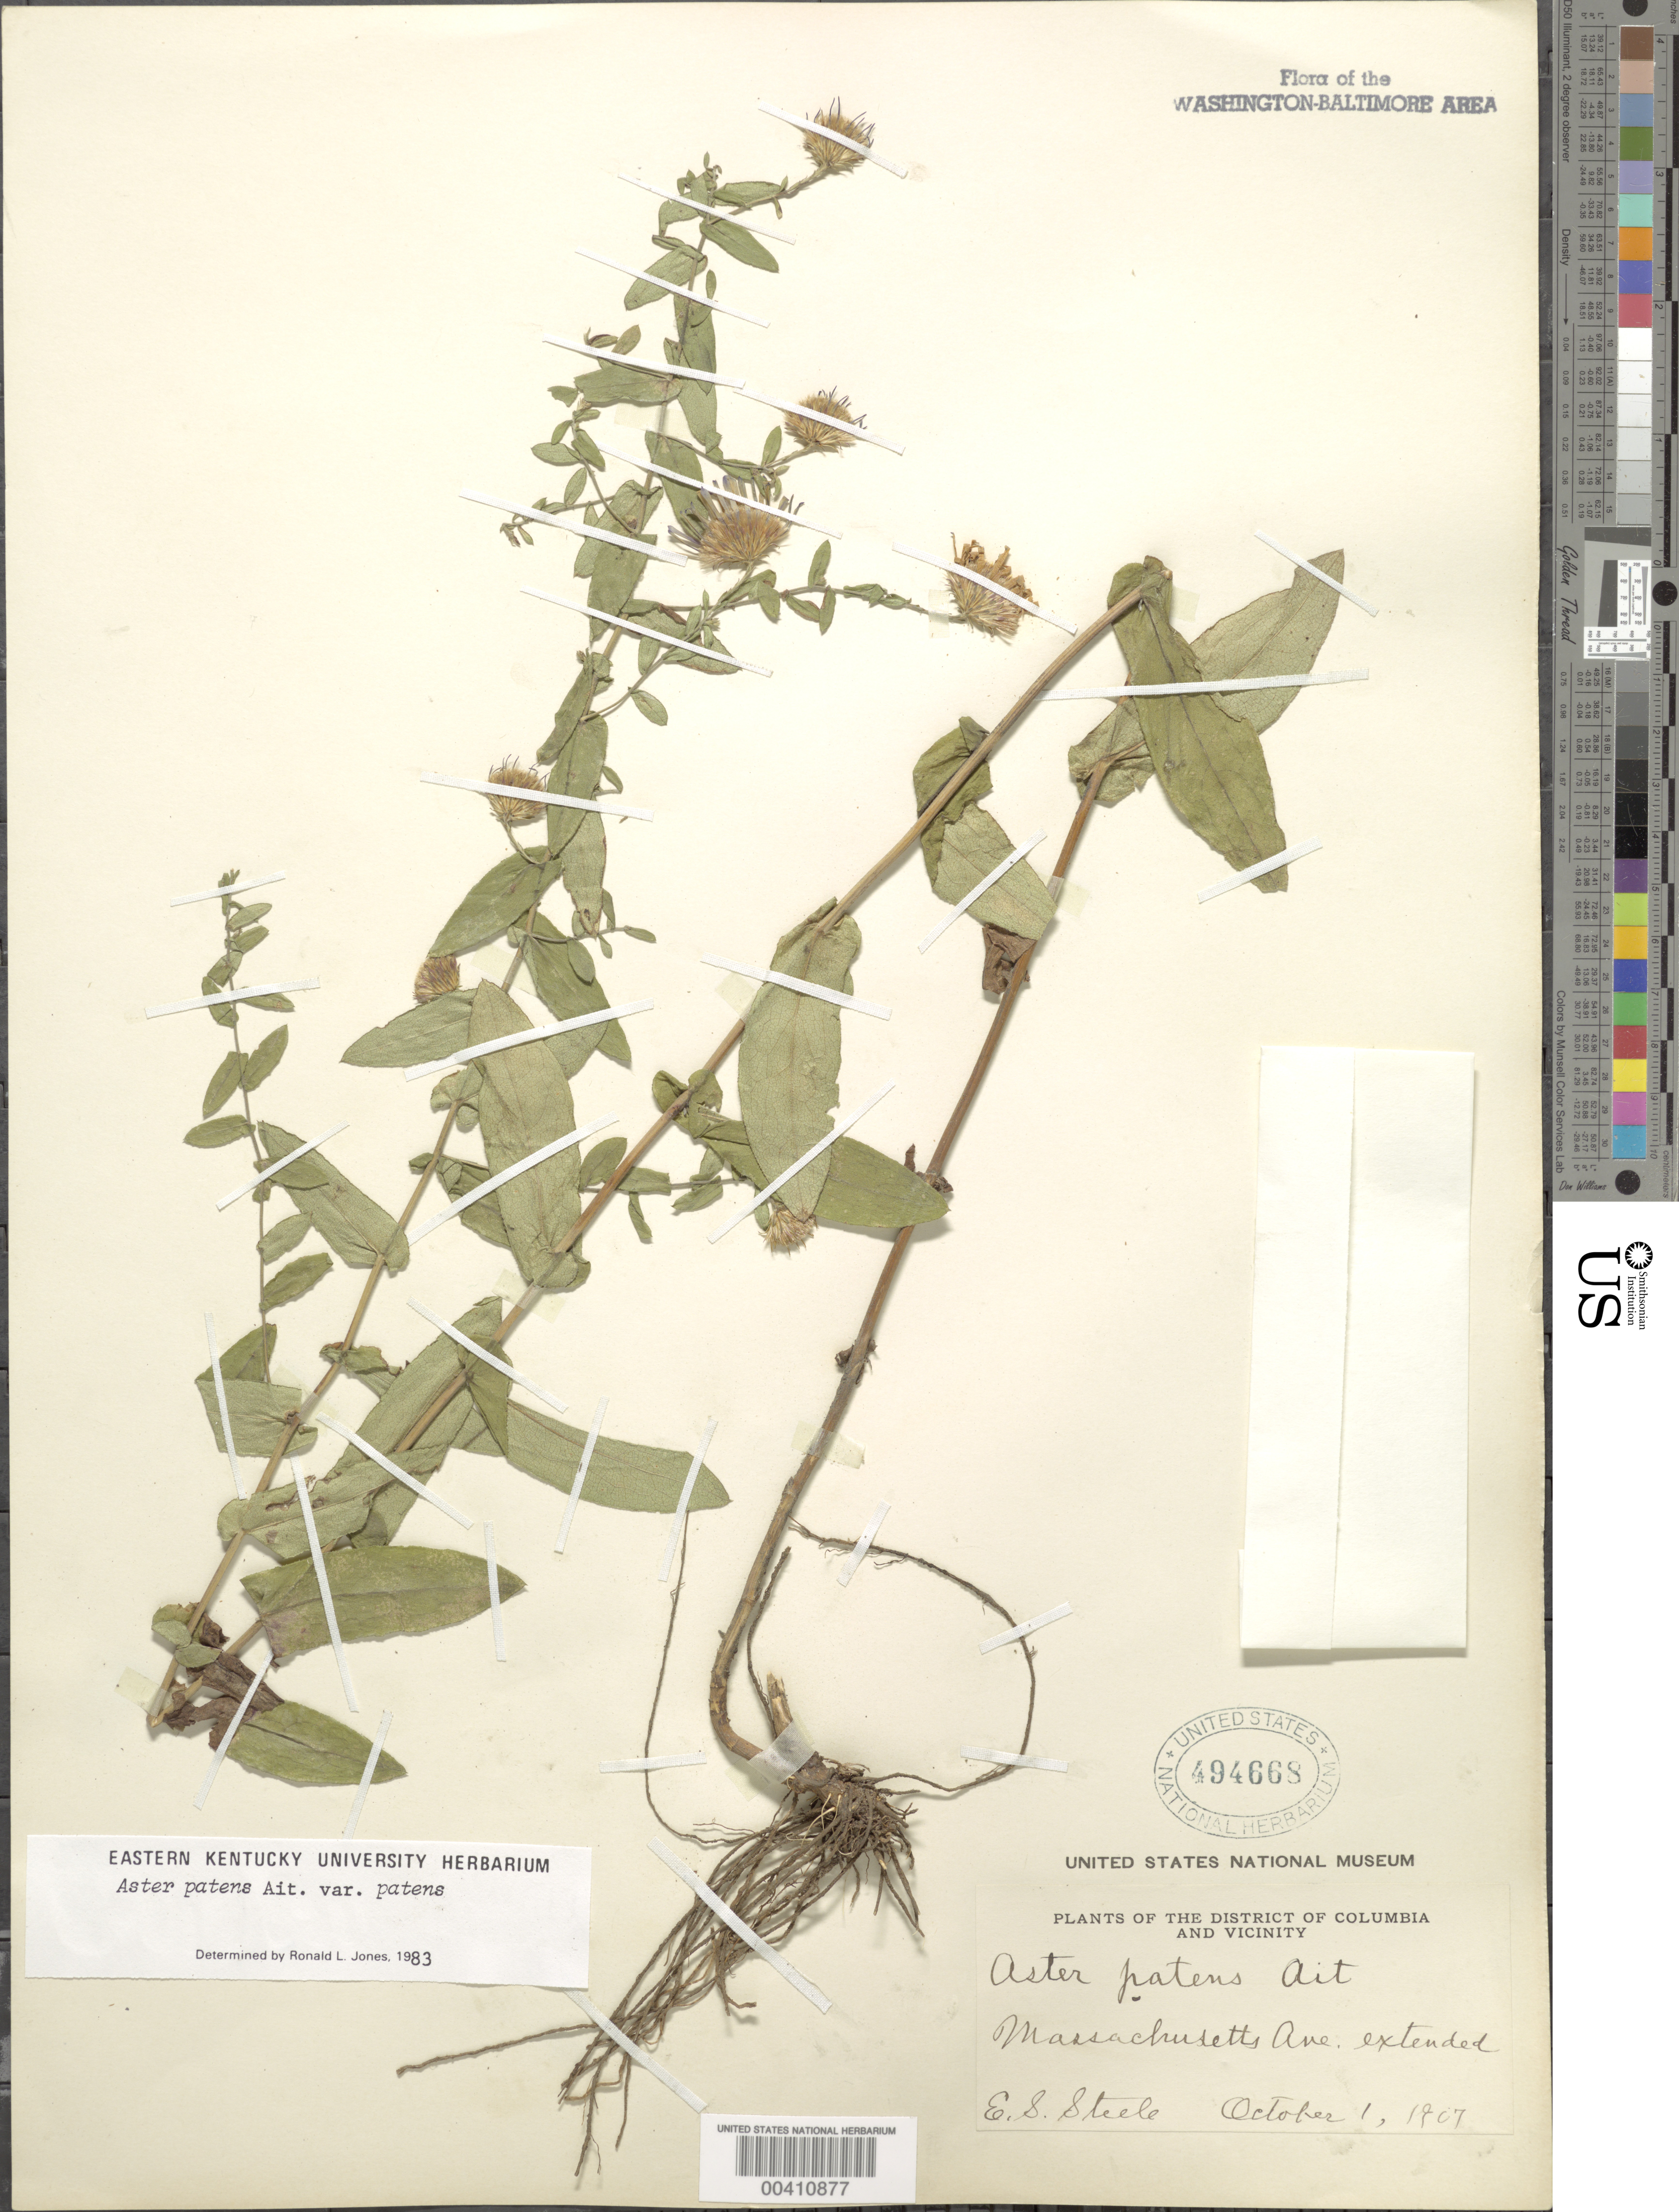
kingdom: Plantae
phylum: Tracheophyta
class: Magnoliopsida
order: Asterales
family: Asteraceae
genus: Symphyotrichum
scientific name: Symphyotrichum patens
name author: (Aiton) G.L. Nesom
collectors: E. Steele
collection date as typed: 01 Oct 1907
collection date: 1907-10-01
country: United States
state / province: District of Columbia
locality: Mass. Ave. ext.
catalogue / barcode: US 494668